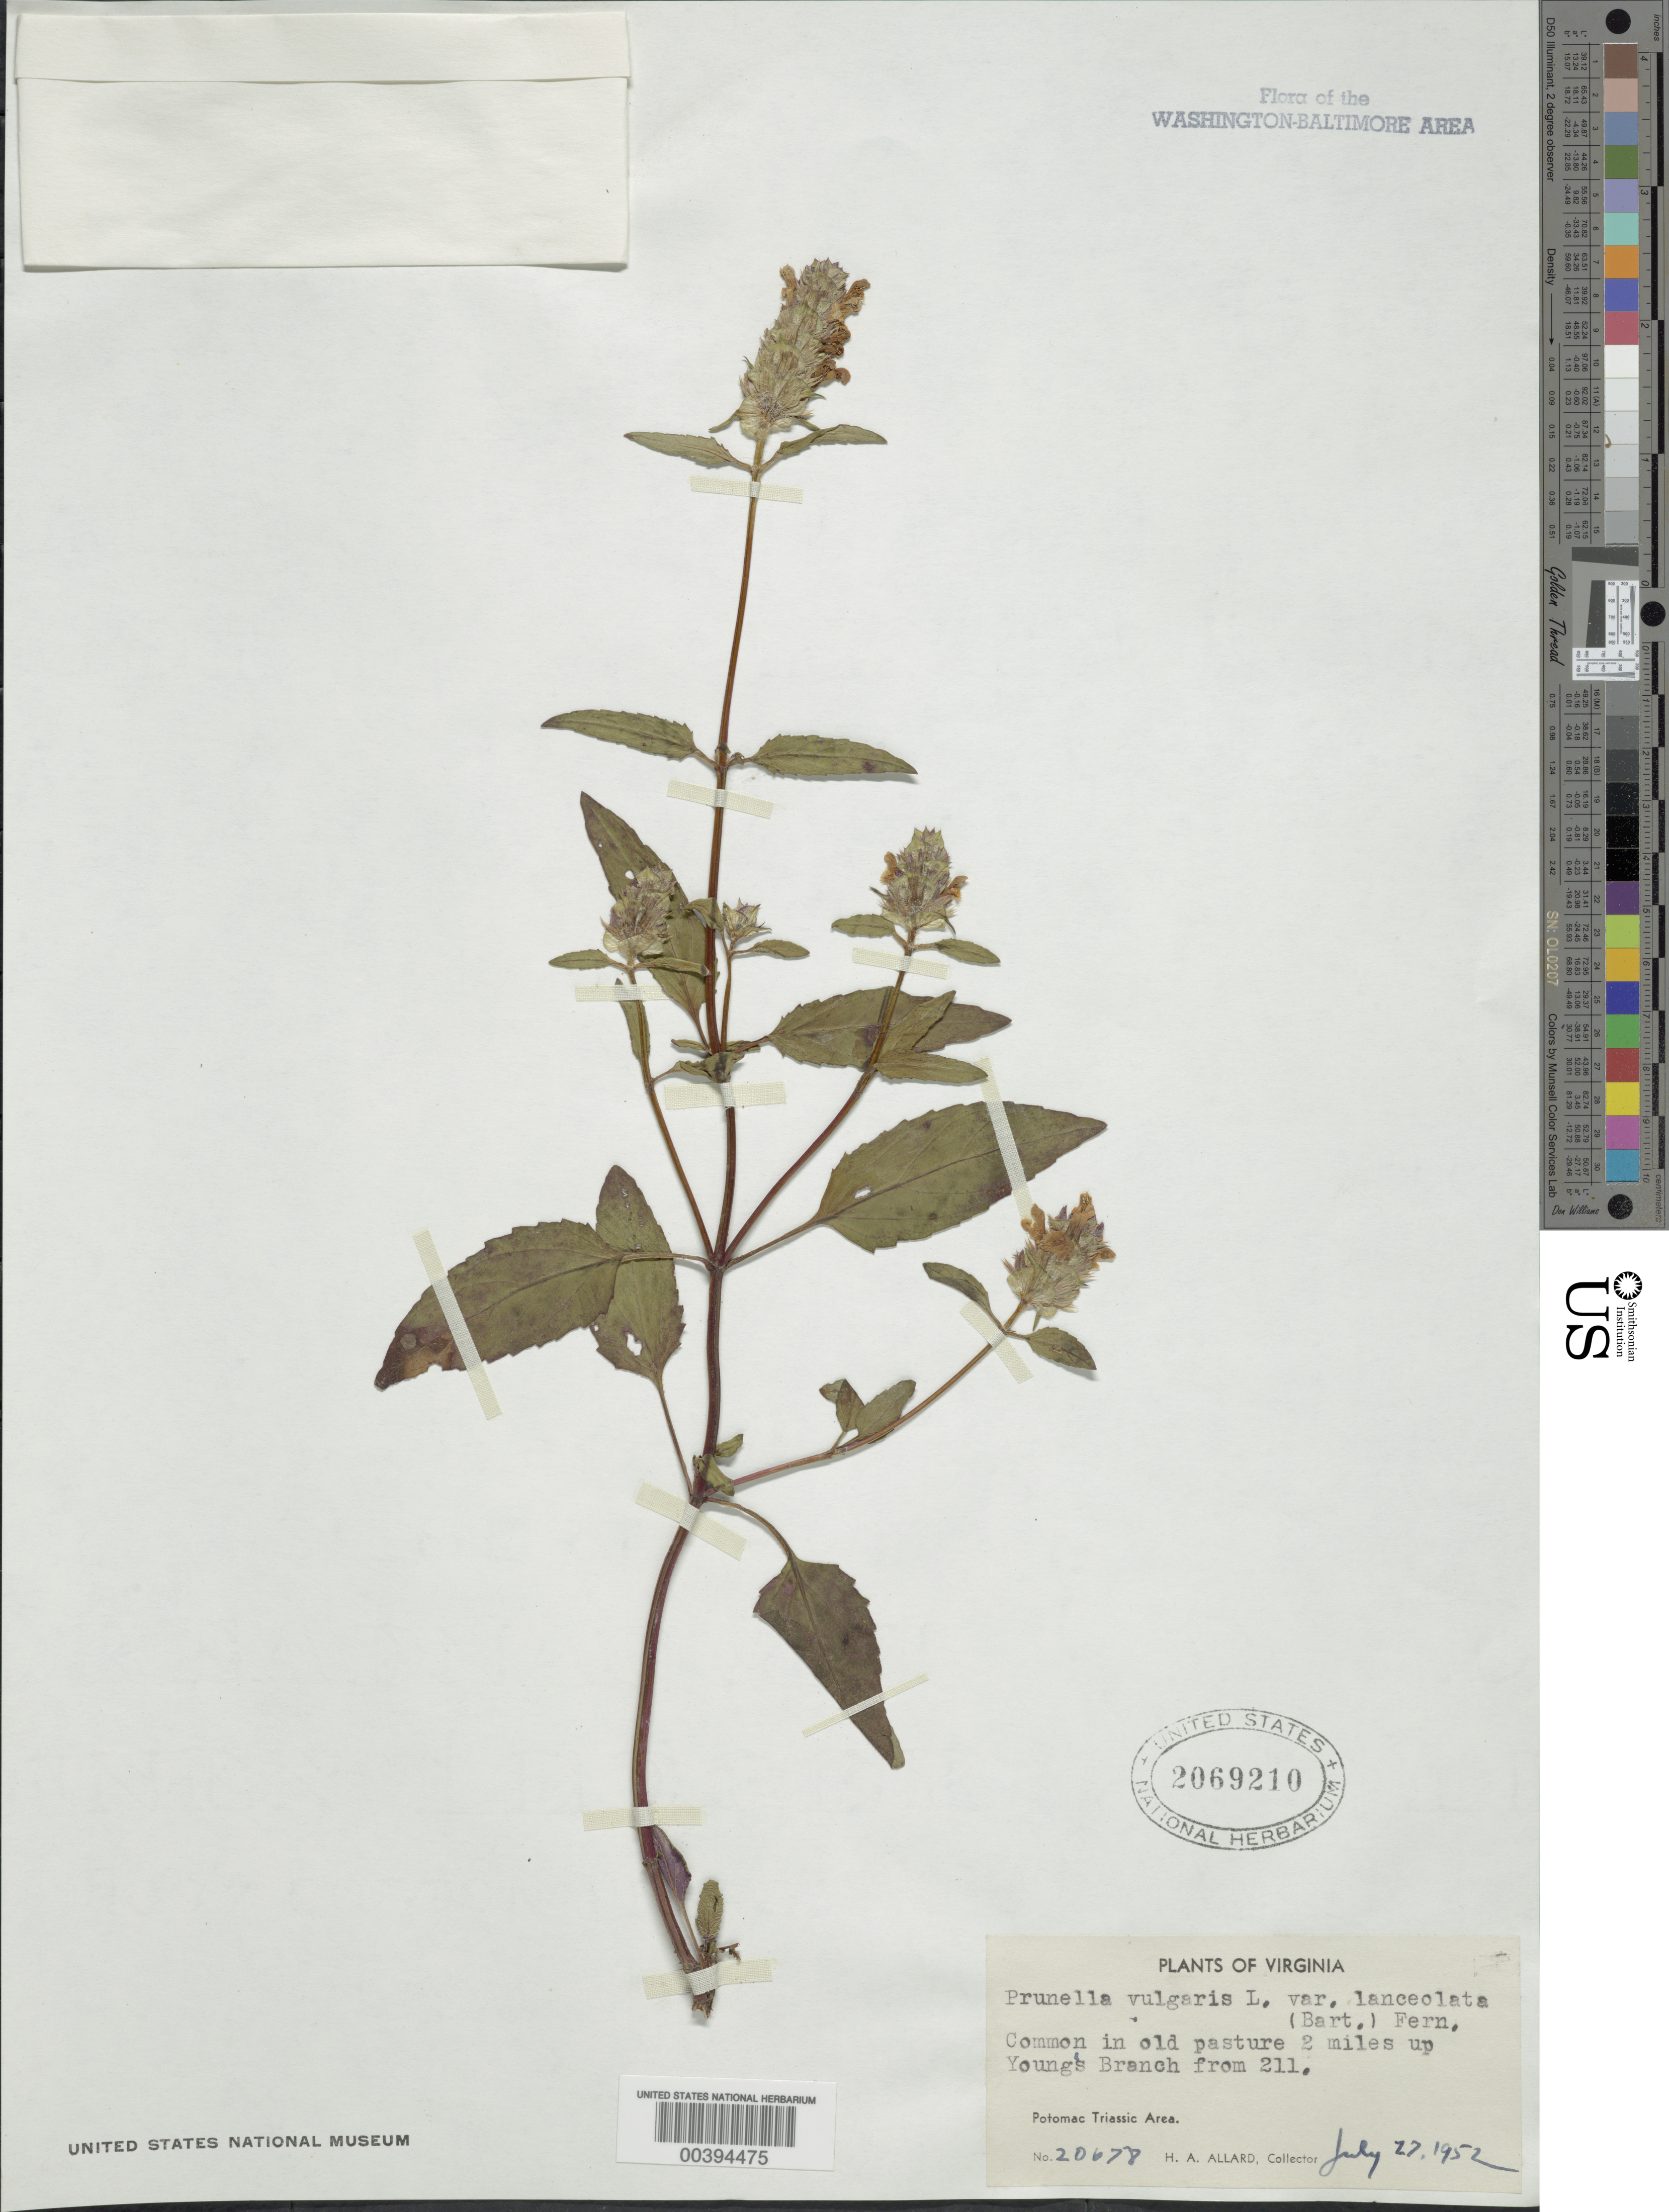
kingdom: Plantae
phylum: Tracheophyta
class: Magnoliopsida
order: Lamiales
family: Lamiaceae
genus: Prunella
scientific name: Prunella vulgaris var. lanceolata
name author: (W.P.C. Barton) Fernald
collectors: H. A. Allard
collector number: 20678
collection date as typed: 27 Jul 1952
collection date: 1952-07-27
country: United States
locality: Upstream from Route 211 on Youngs Branch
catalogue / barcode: US 2069210